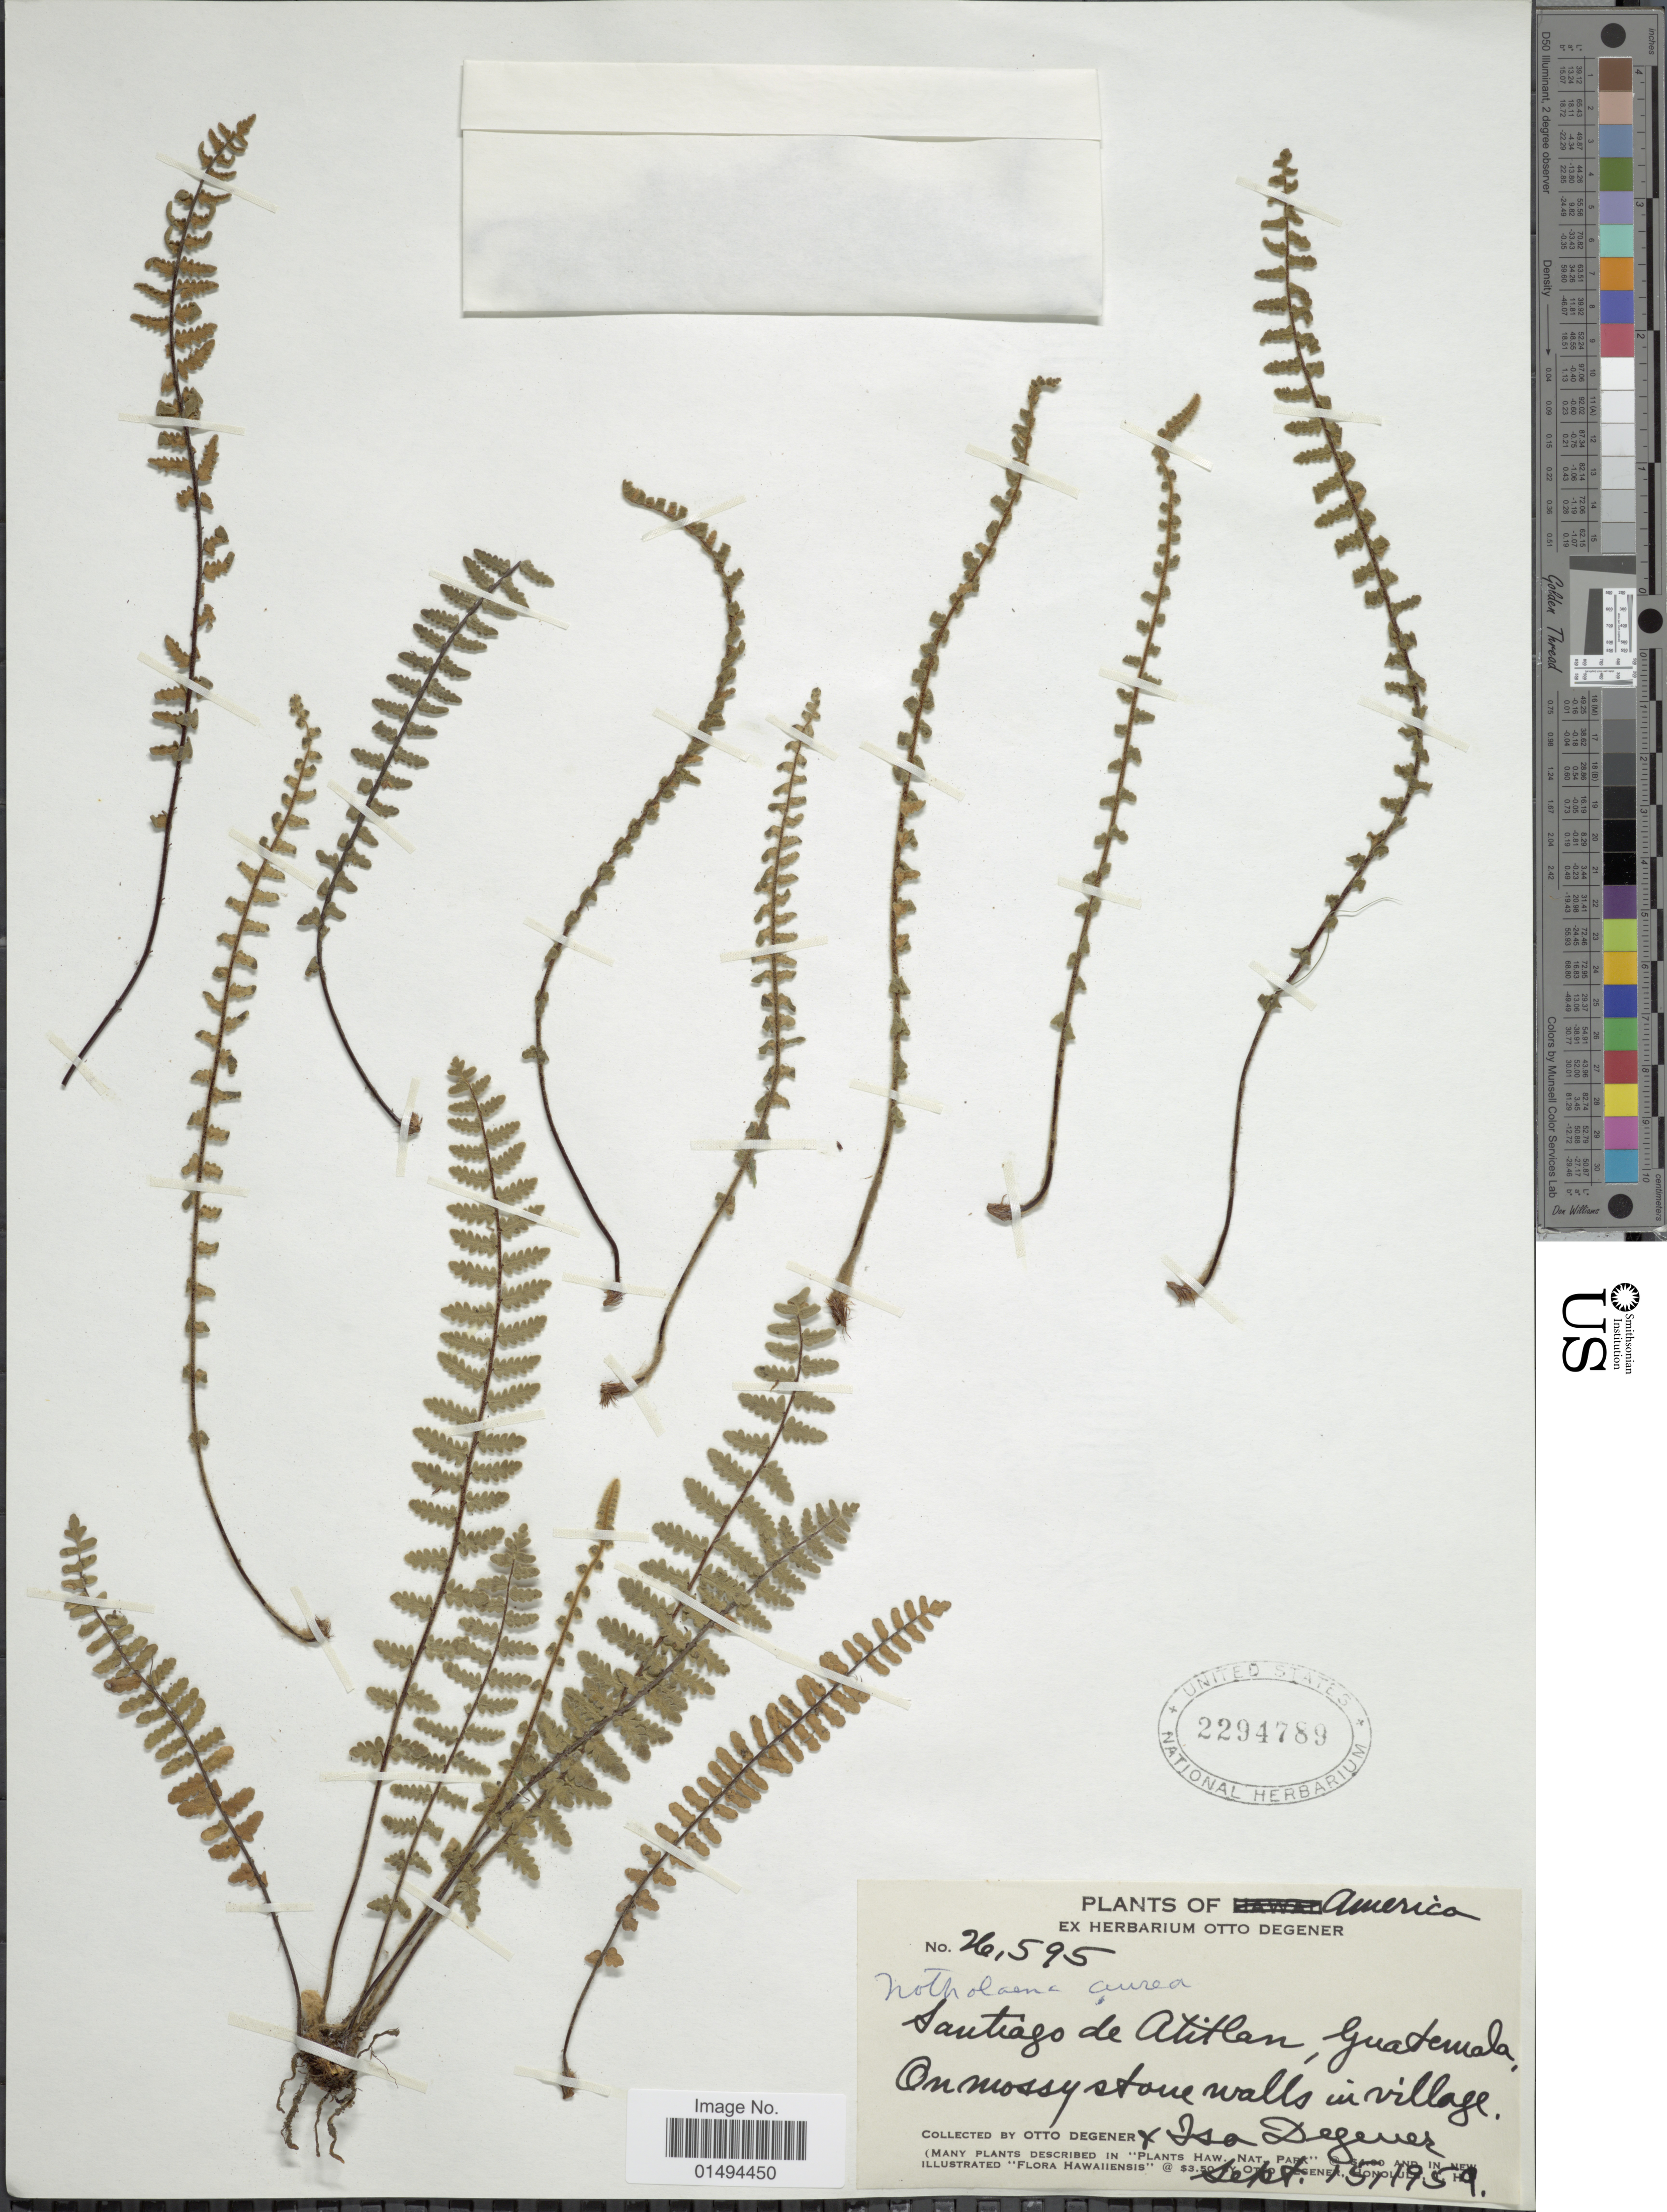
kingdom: Plantae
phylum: Tracheophyta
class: Polypodiopsida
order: Polypodiales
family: Pteridaceae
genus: Myriopteris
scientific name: Myriopteris aurea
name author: (Poir.) Grusz & Windham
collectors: O. Degener & I. Degener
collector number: He,595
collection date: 1959-09-15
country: Guatemala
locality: Santiago de Atitlan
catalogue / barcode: US 2294789